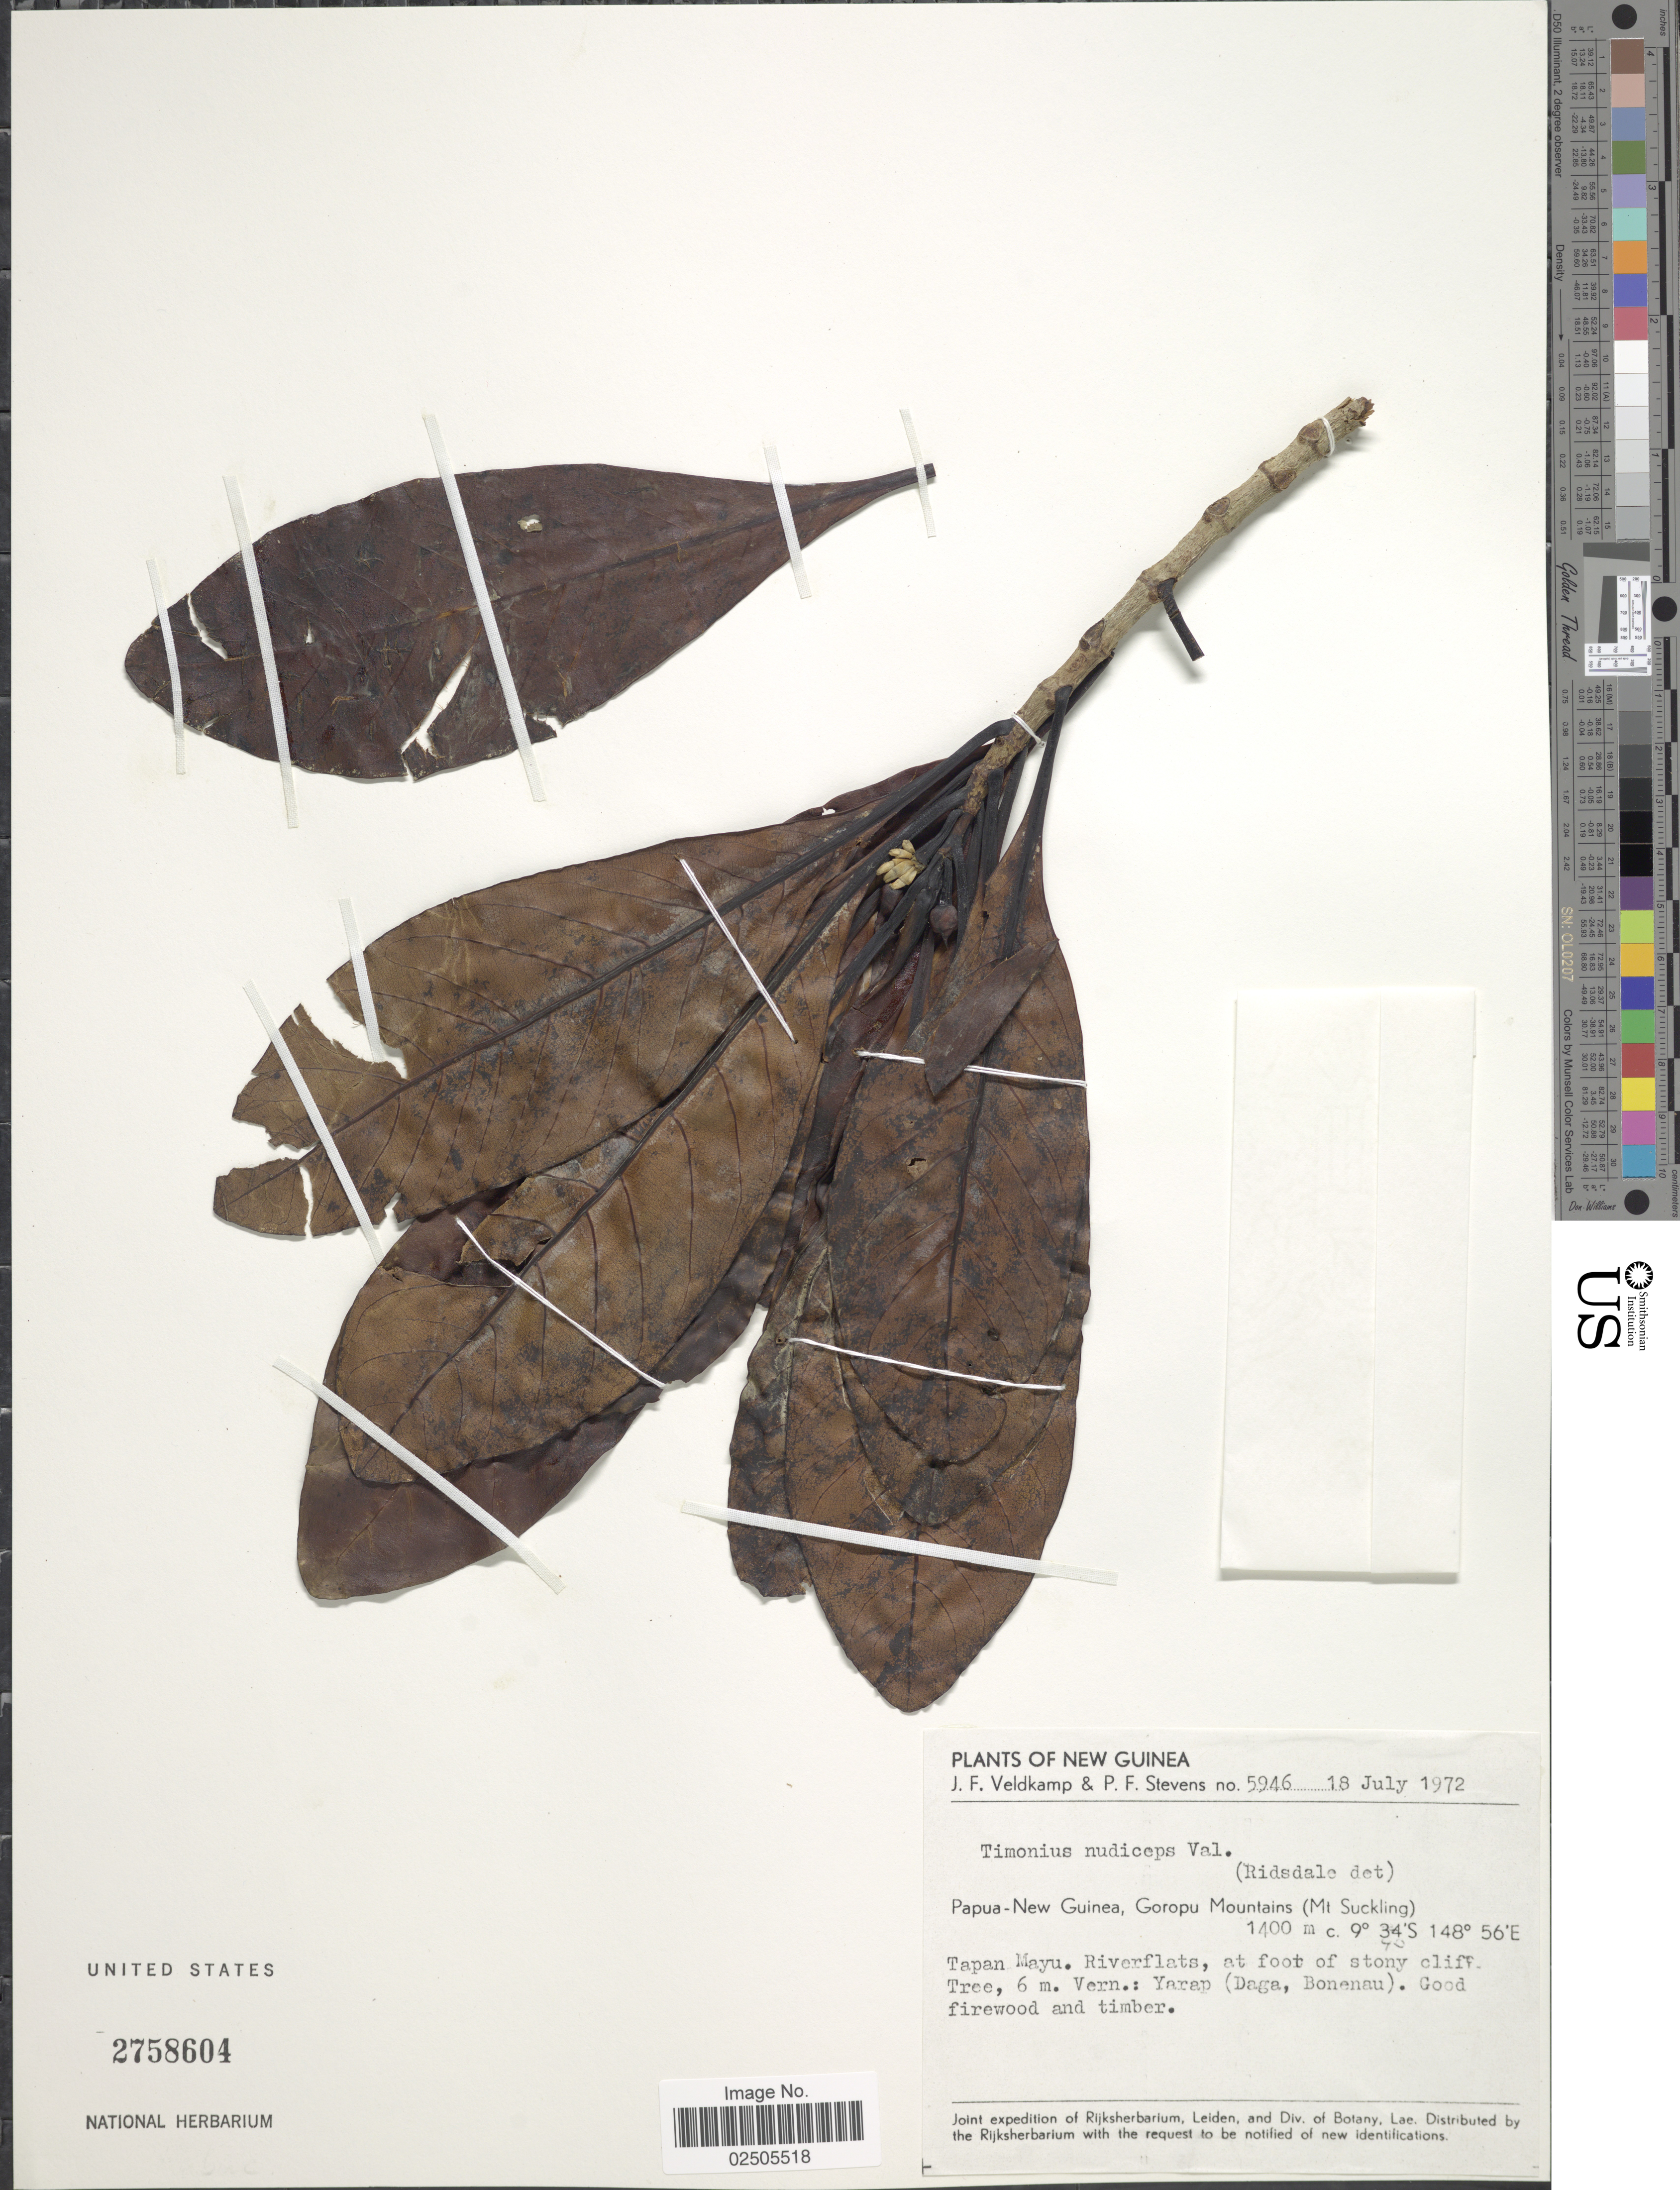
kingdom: Plantae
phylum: Tracheophyta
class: Magnoliopsida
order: Gentianales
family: Rubiaceae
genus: Timonius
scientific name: Timonius nudiceps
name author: Valeton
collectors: J. F. Veldkamp & P. F. Stevens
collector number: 5946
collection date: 1972-07-18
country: Papua New Guinea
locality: New Guinea, Goropu Mountains (Mt. Suckling) Tapan Mayu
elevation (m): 1400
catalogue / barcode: US 2758604